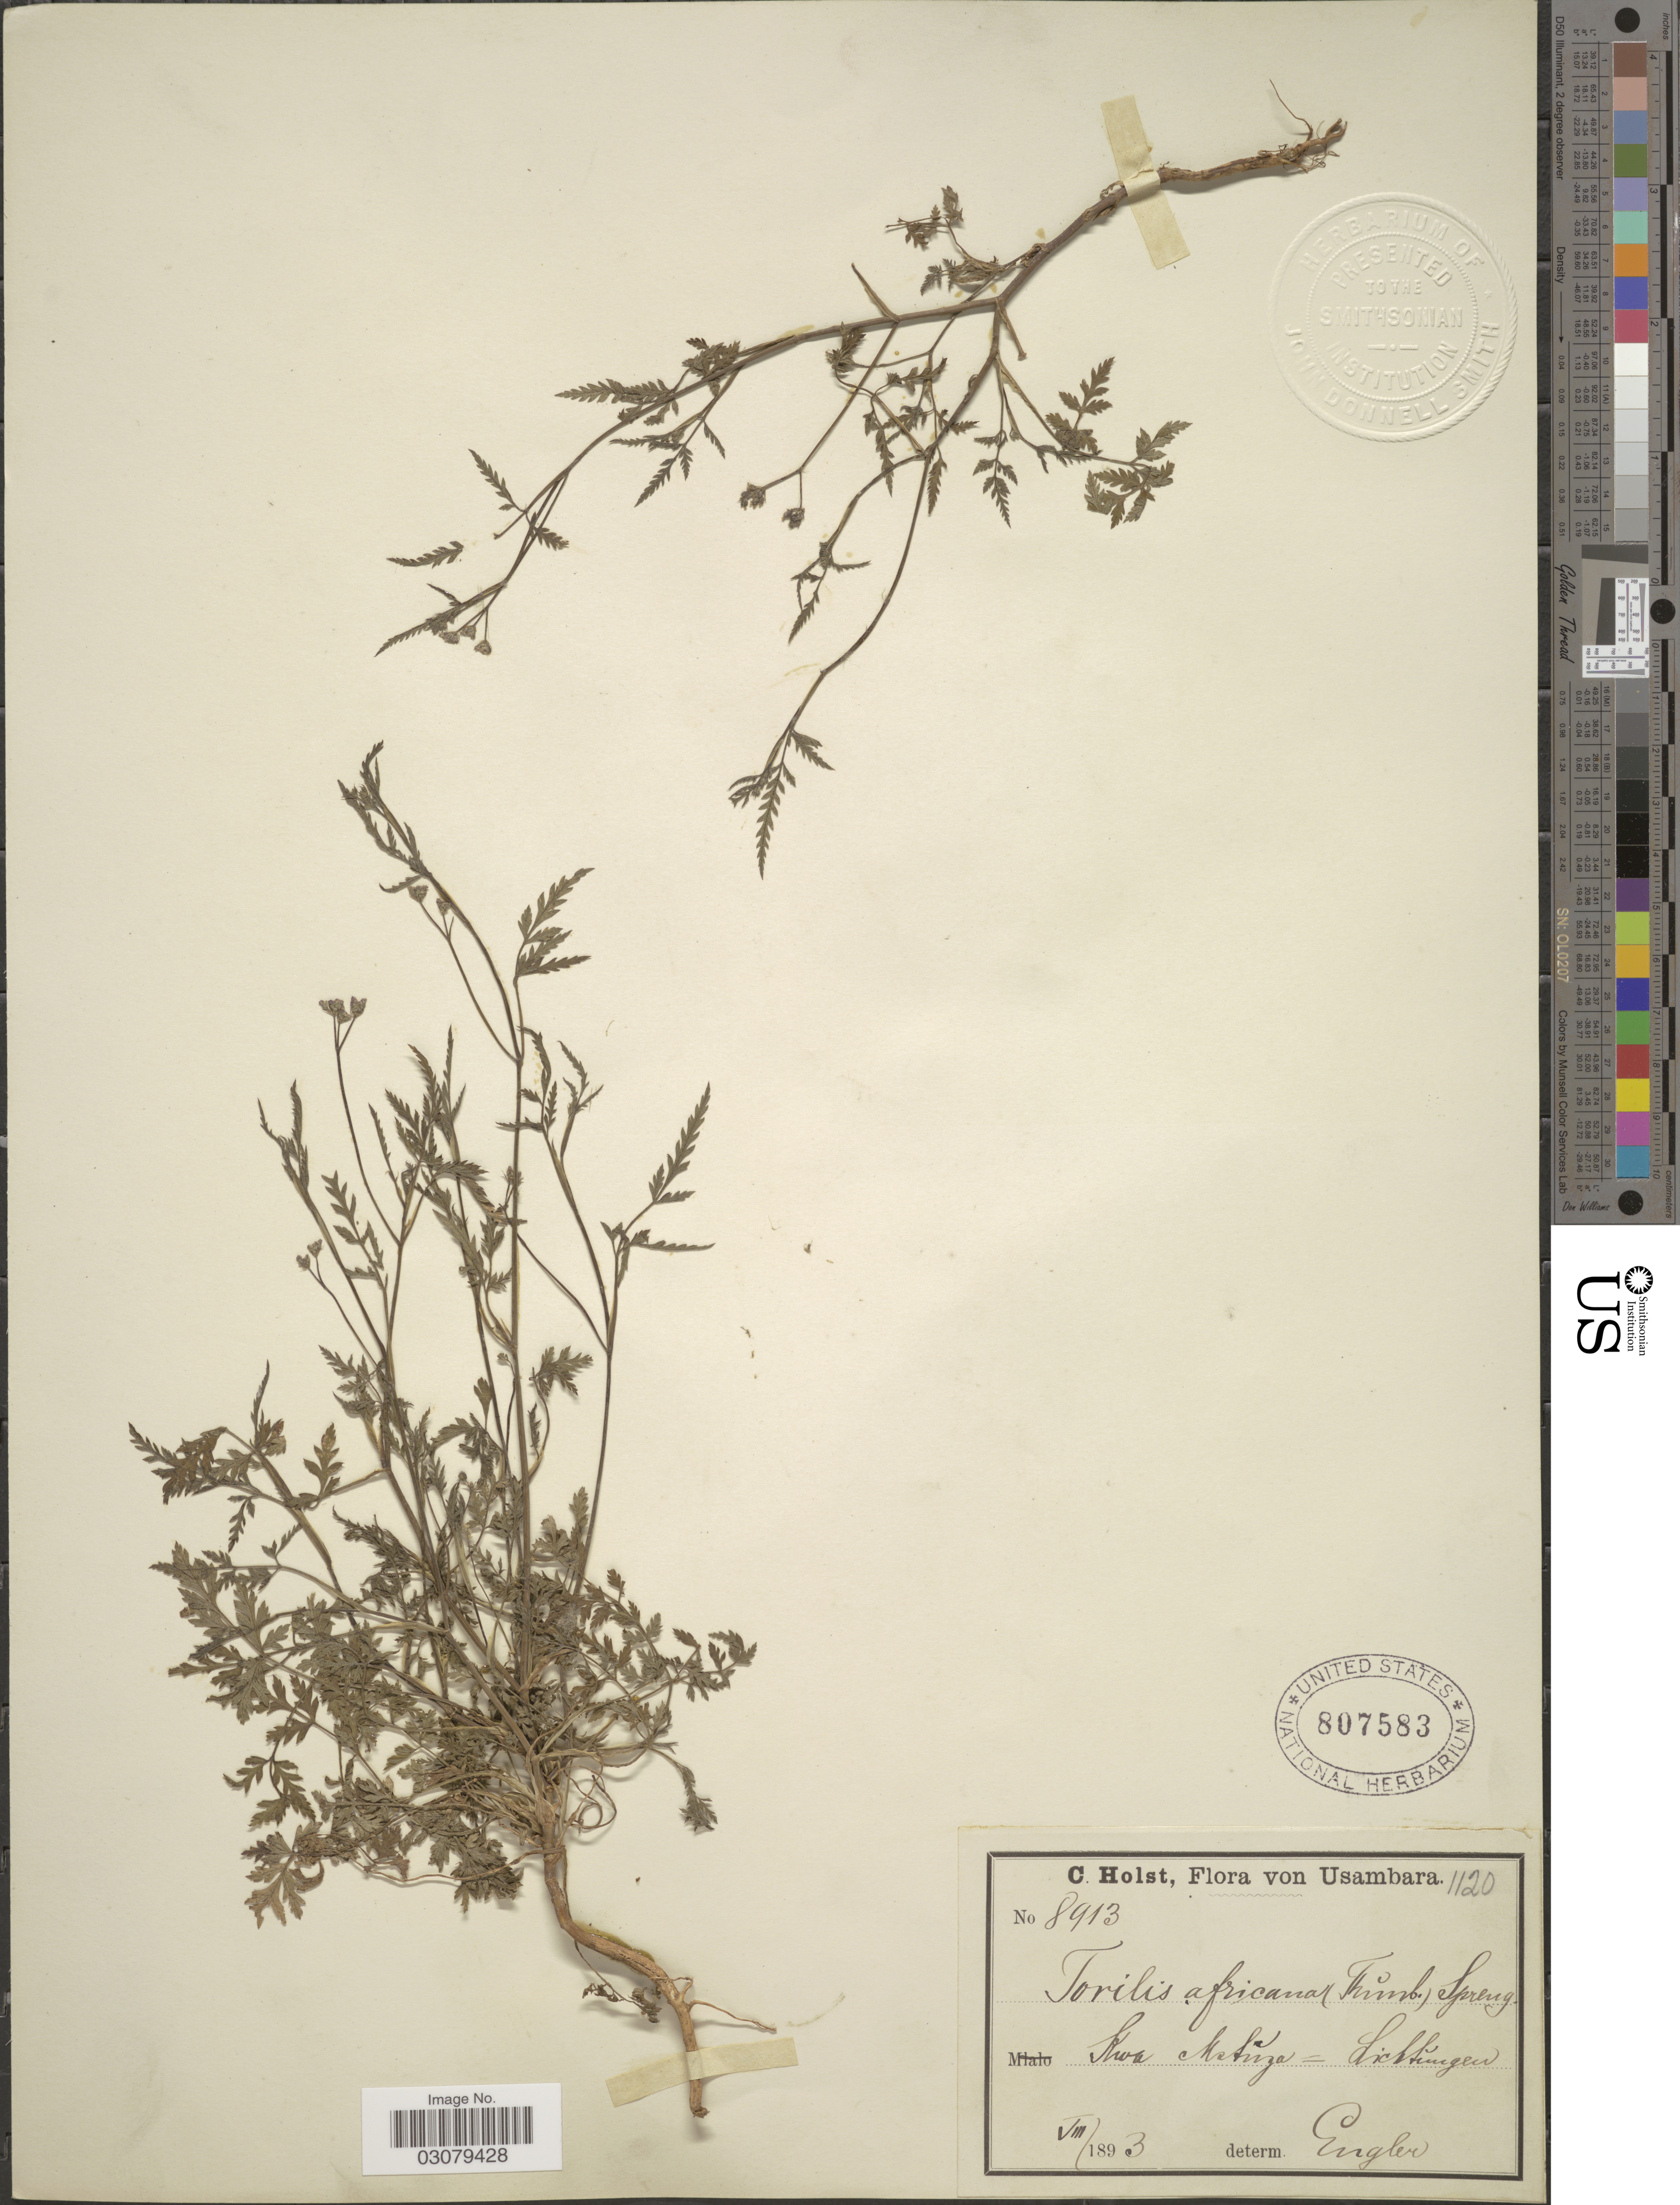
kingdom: Plantae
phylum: Tracheophyta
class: Magnoliopsida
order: Apiales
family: Apiaceae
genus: Torilis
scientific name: Torilis africana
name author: (Thunb.) Spreng.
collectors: C. H. Holst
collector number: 8913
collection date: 1893-08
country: Tanzania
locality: Usambara.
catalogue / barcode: US 807583